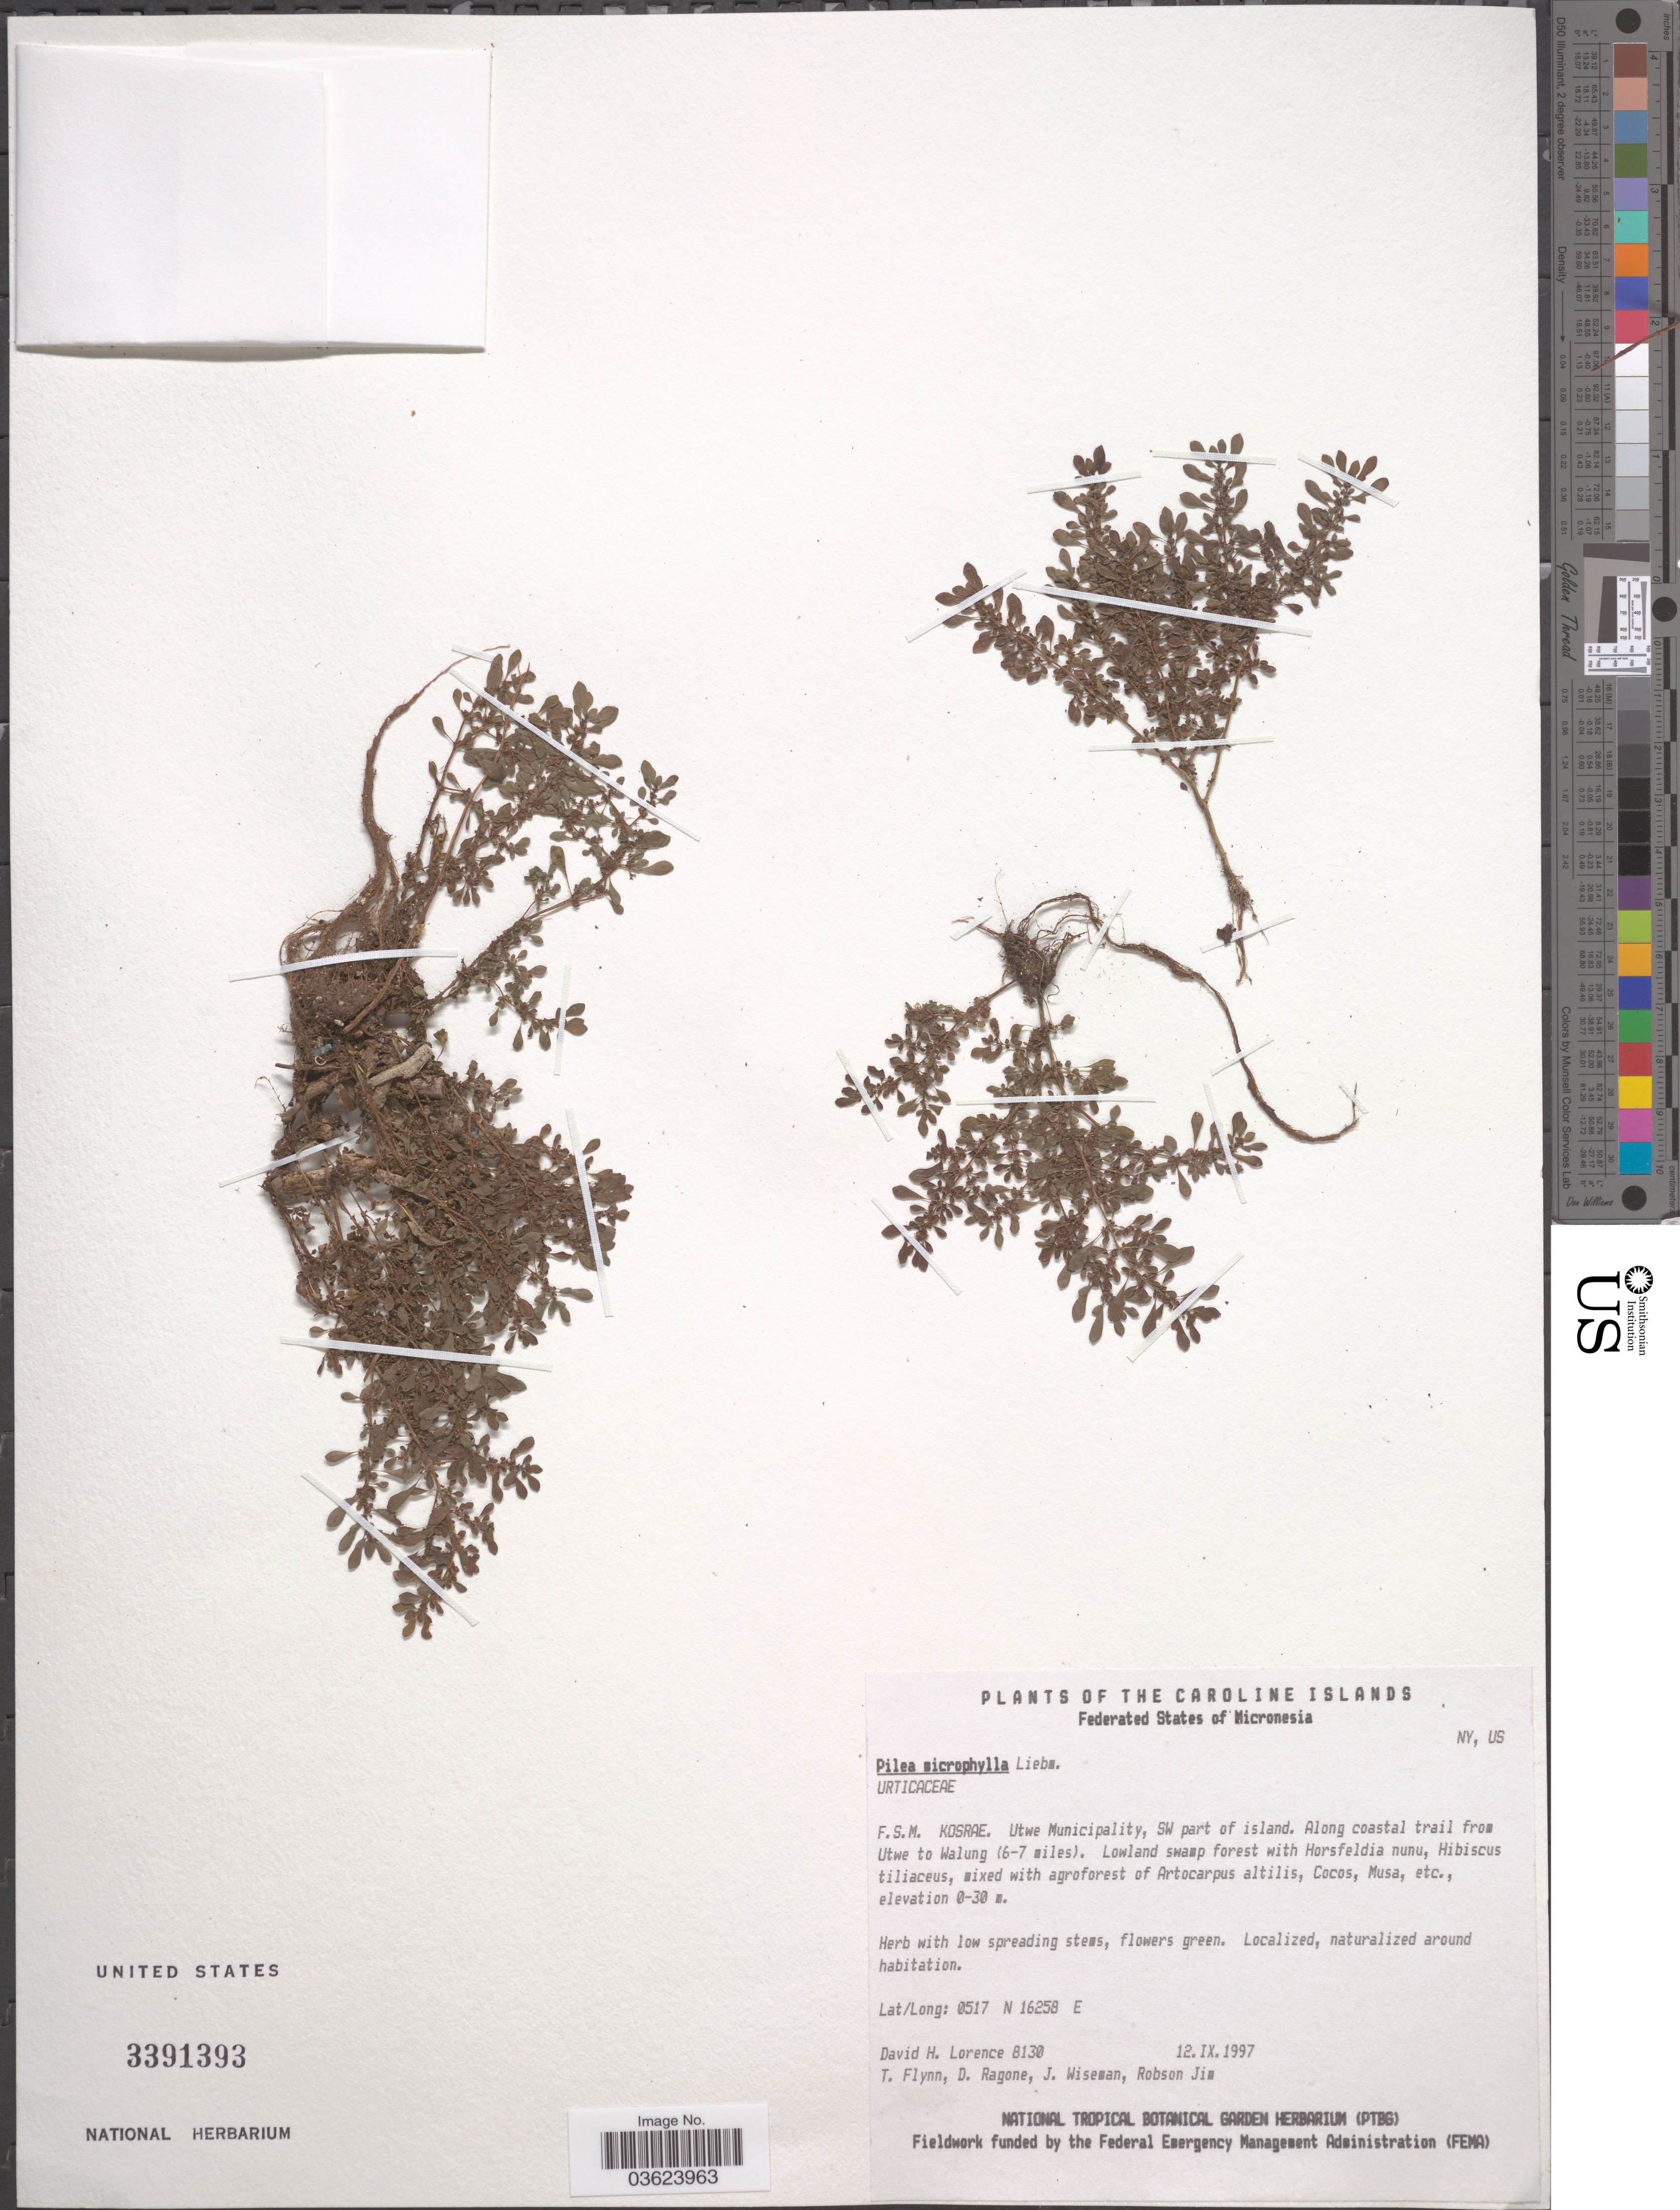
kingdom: Plantae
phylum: Tracheophyta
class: Magnoliopsida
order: Rosales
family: Urticaceae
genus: Pilea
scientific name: Pilea microphylla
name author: (L.) Liebm.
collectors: D. Lorence, T. Flynn, D. Ragone, J. Wiseman & R. Jim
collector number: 8130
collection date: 1997-09-12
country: Micronesia, Federated States of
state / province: Kosrae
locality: Utwe Municipality, SW part of island. Along coastal trail from Utwe to Walung (6-7 miles).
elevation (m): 0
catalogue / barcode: US 3391393